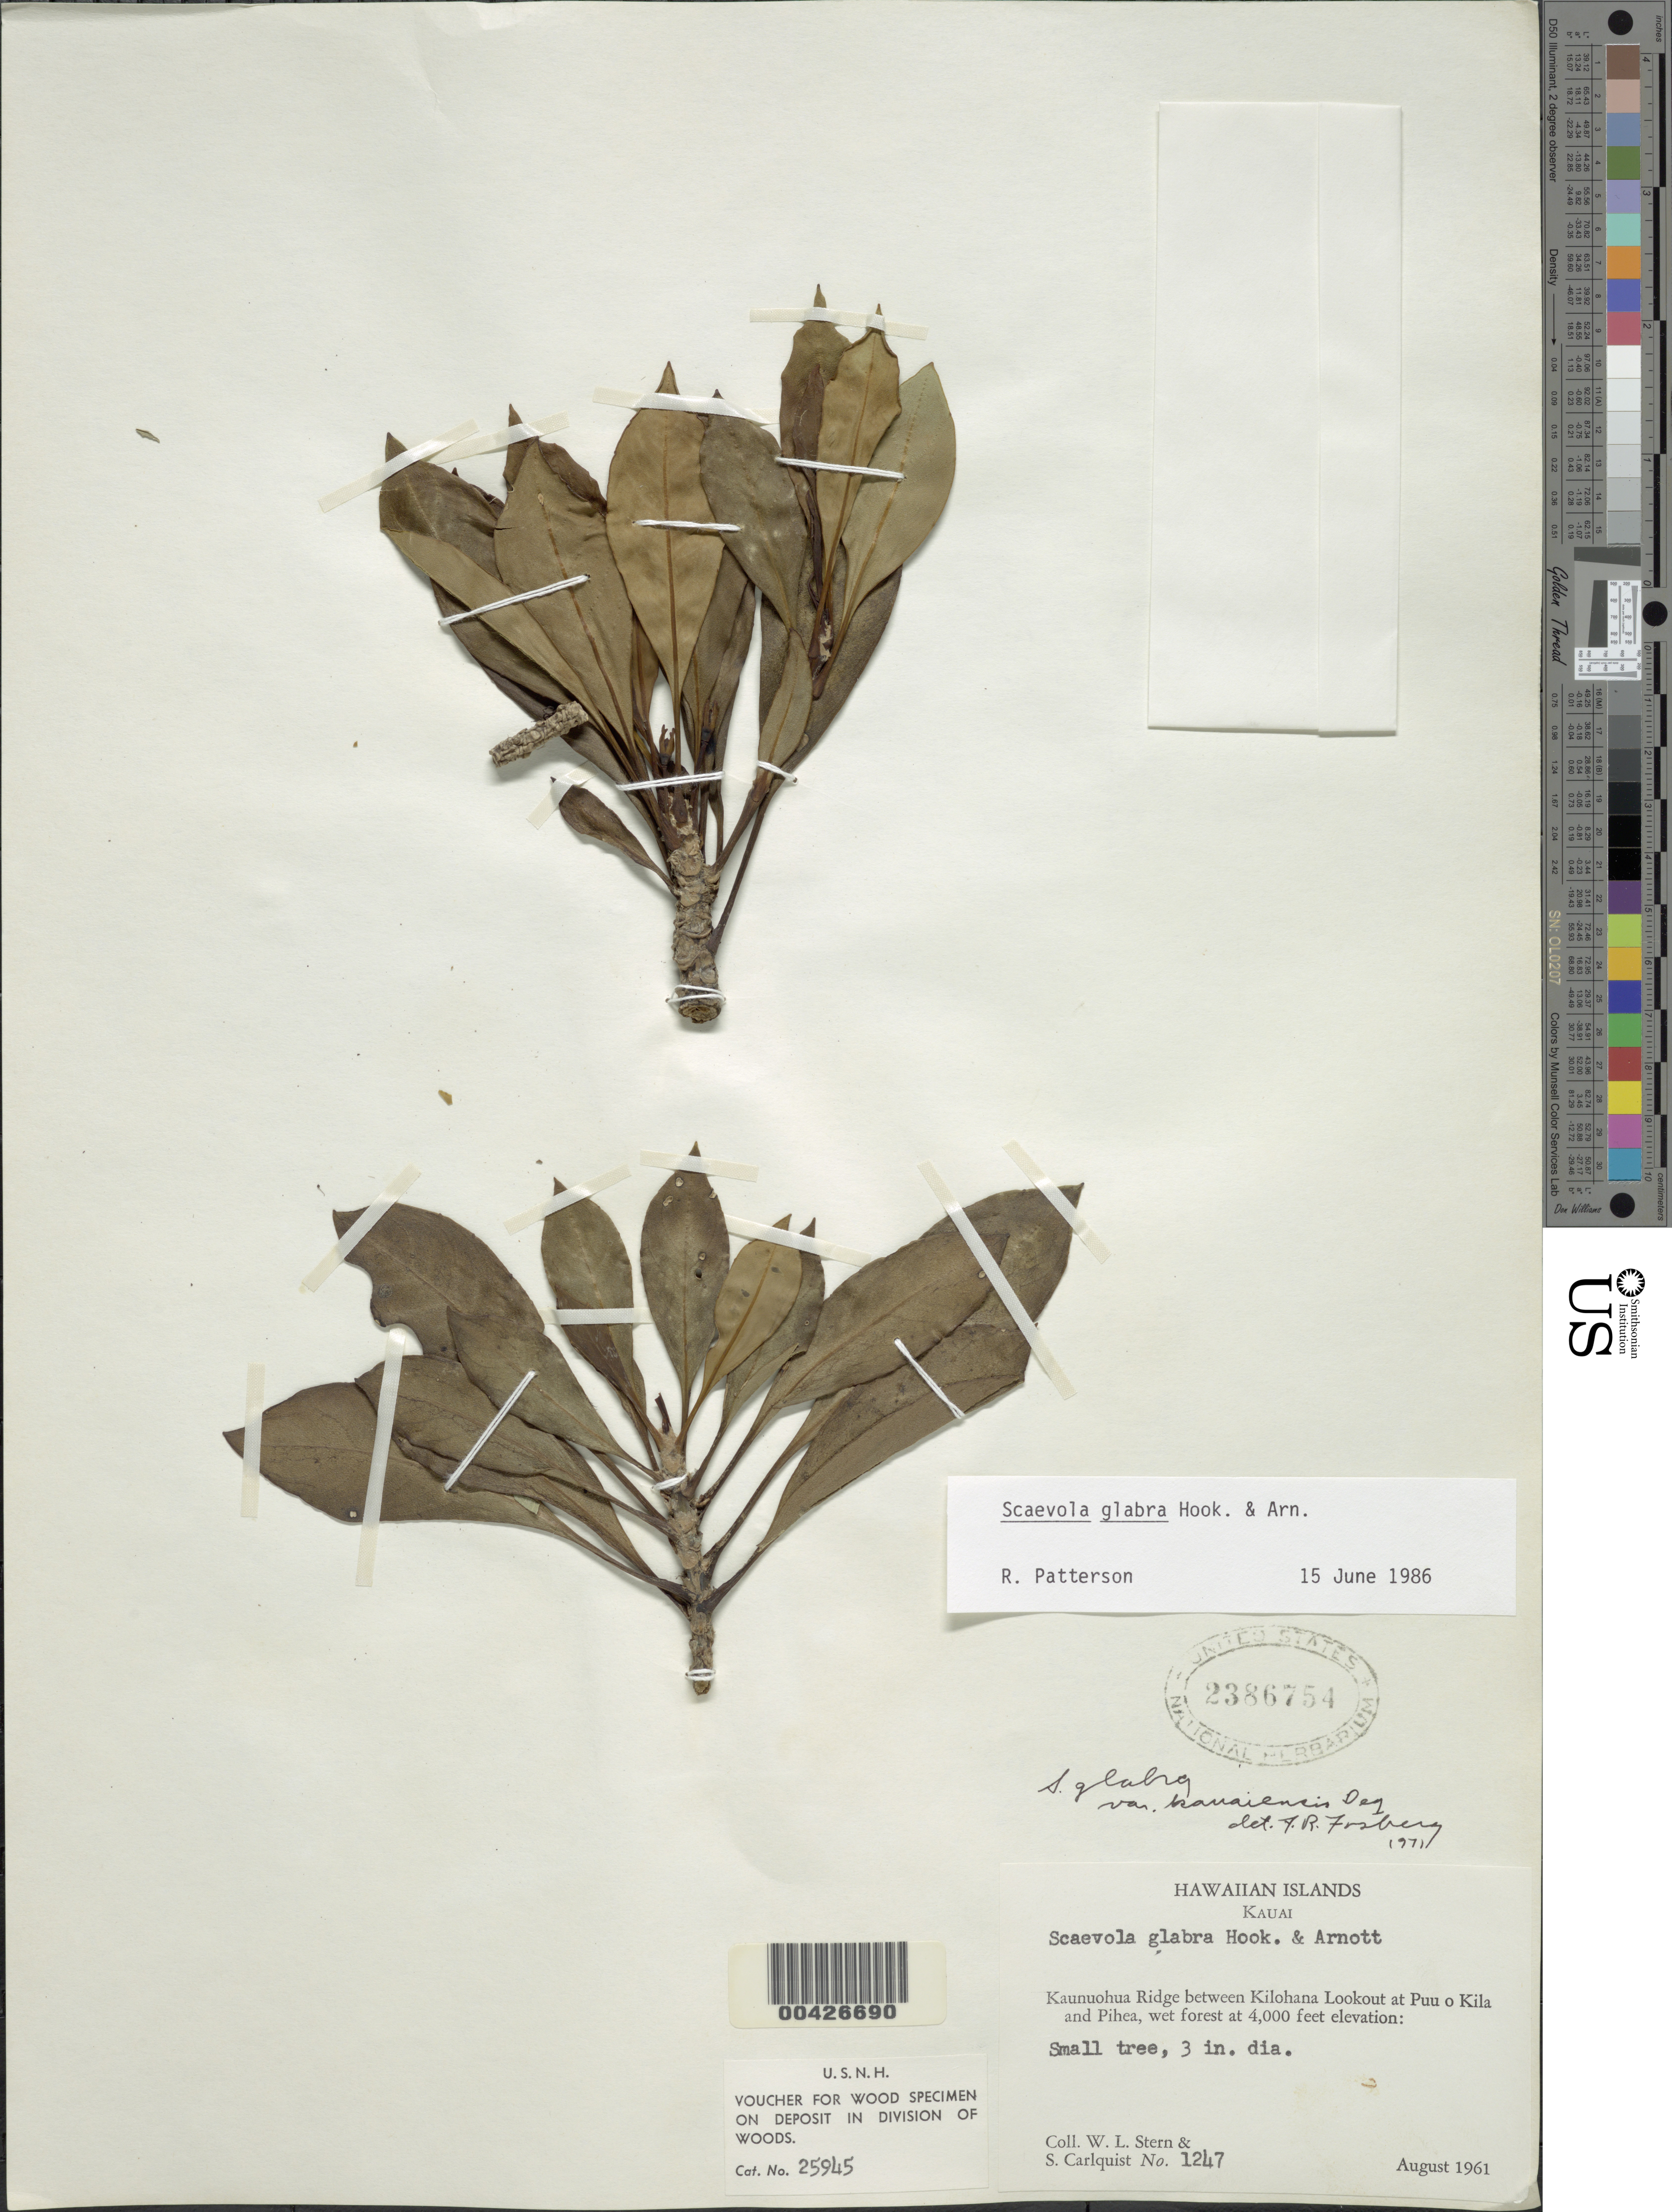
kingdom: Plantae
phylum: Tracheophyta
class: Magnoliopsida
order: Asterales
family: Goodeniaceae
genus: Scaevola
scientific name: Scaevola glabra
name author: Hook. & Arn.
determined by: Patterson, R.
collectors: W. L. Stern & S. Carlquist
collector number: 1247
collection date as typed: Aug 1961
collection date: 1961-08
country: United States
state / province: Hawaii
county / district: Kauai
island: Kaua'i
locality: Kaunuohua Ridge between Kilohana Lookout at Puu o Kila and Pihea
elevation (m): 1219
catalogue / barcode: US 2386754